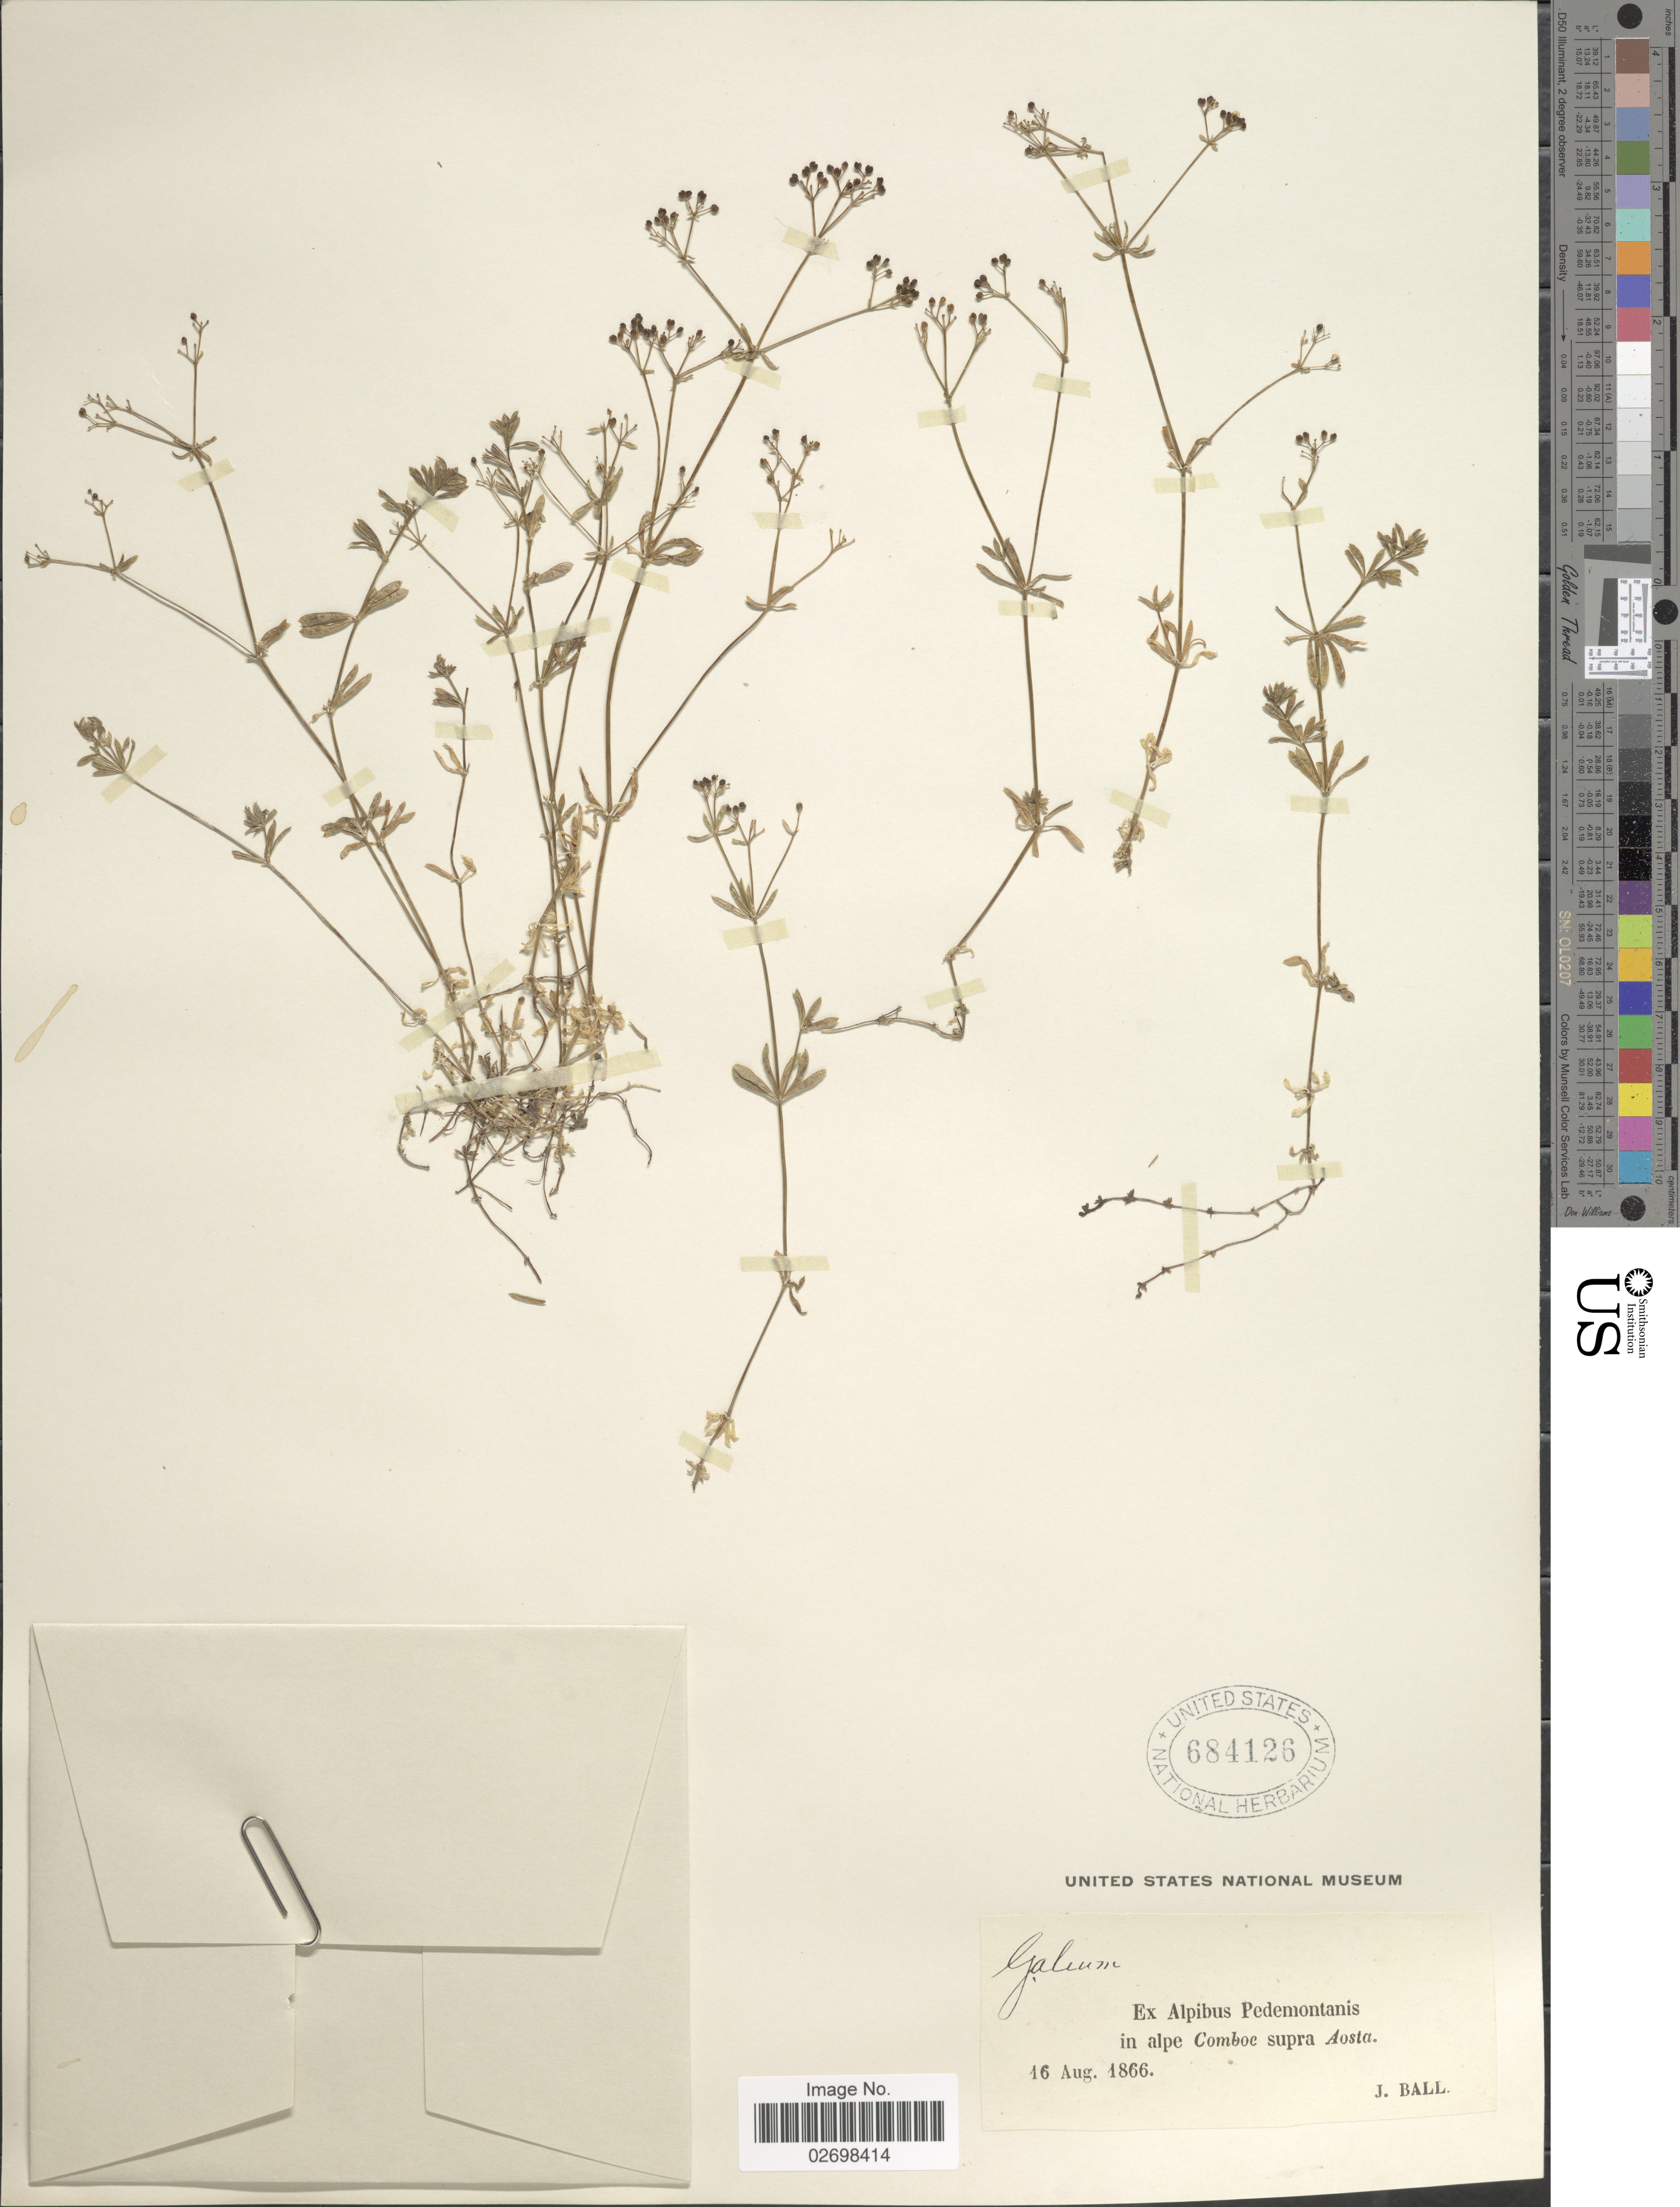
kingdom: Plantae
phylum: Tracheophyta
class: Magnoliopsida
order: Gentianales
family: Rubiaceae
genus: Galium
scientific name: Galium sp.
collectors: J. Ball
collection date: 1866-08-16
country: Italy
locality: Alpibus Pedemontanis in alpe Comboe supra Aosta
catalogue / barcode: US 684126